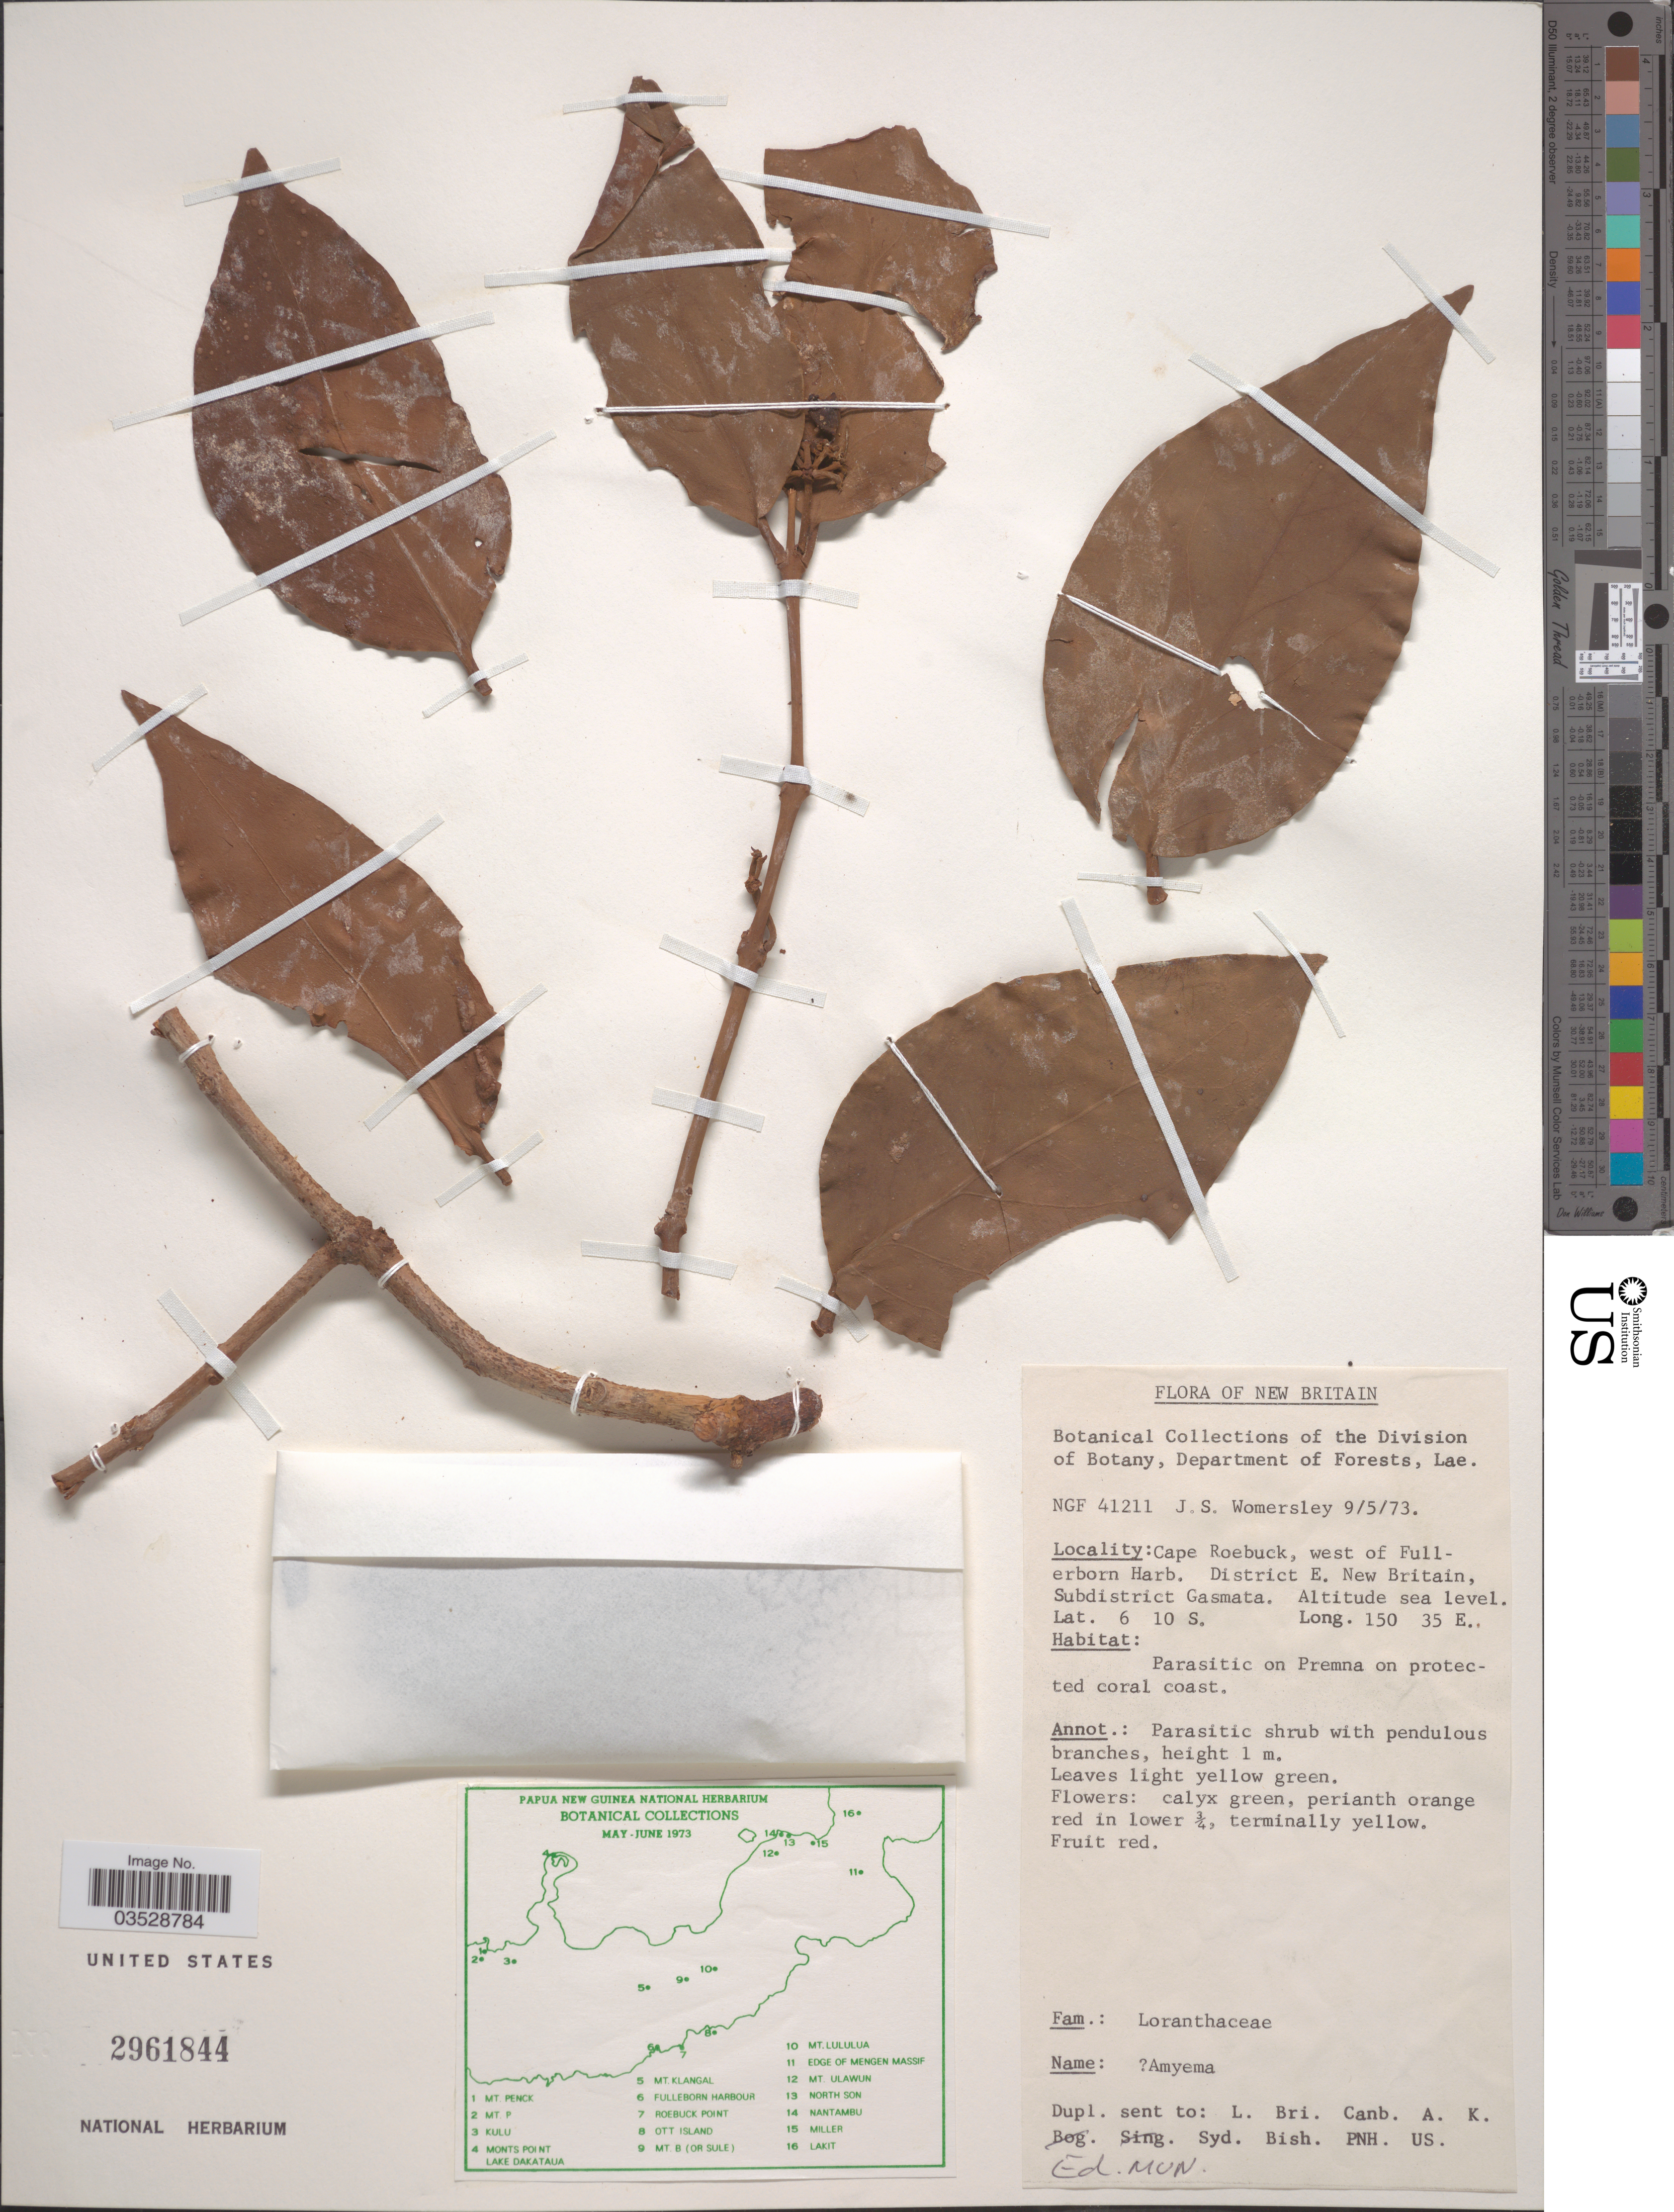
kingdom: Plantae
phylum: Tracheophyta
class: Magnoliopsida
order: Santalales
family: Loranthaceae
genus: Amyema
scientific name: Amyema sp.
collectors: J. S. Womersley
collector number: NGF41211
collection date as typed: Transcribed d/m/y: 9/5/73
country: Papua New Guinea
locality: New Britain, Cape Roebuck, west of Fullerborn Harb. District E. New Britain, Subdistrict Gasmata.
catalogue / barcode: US 2961844